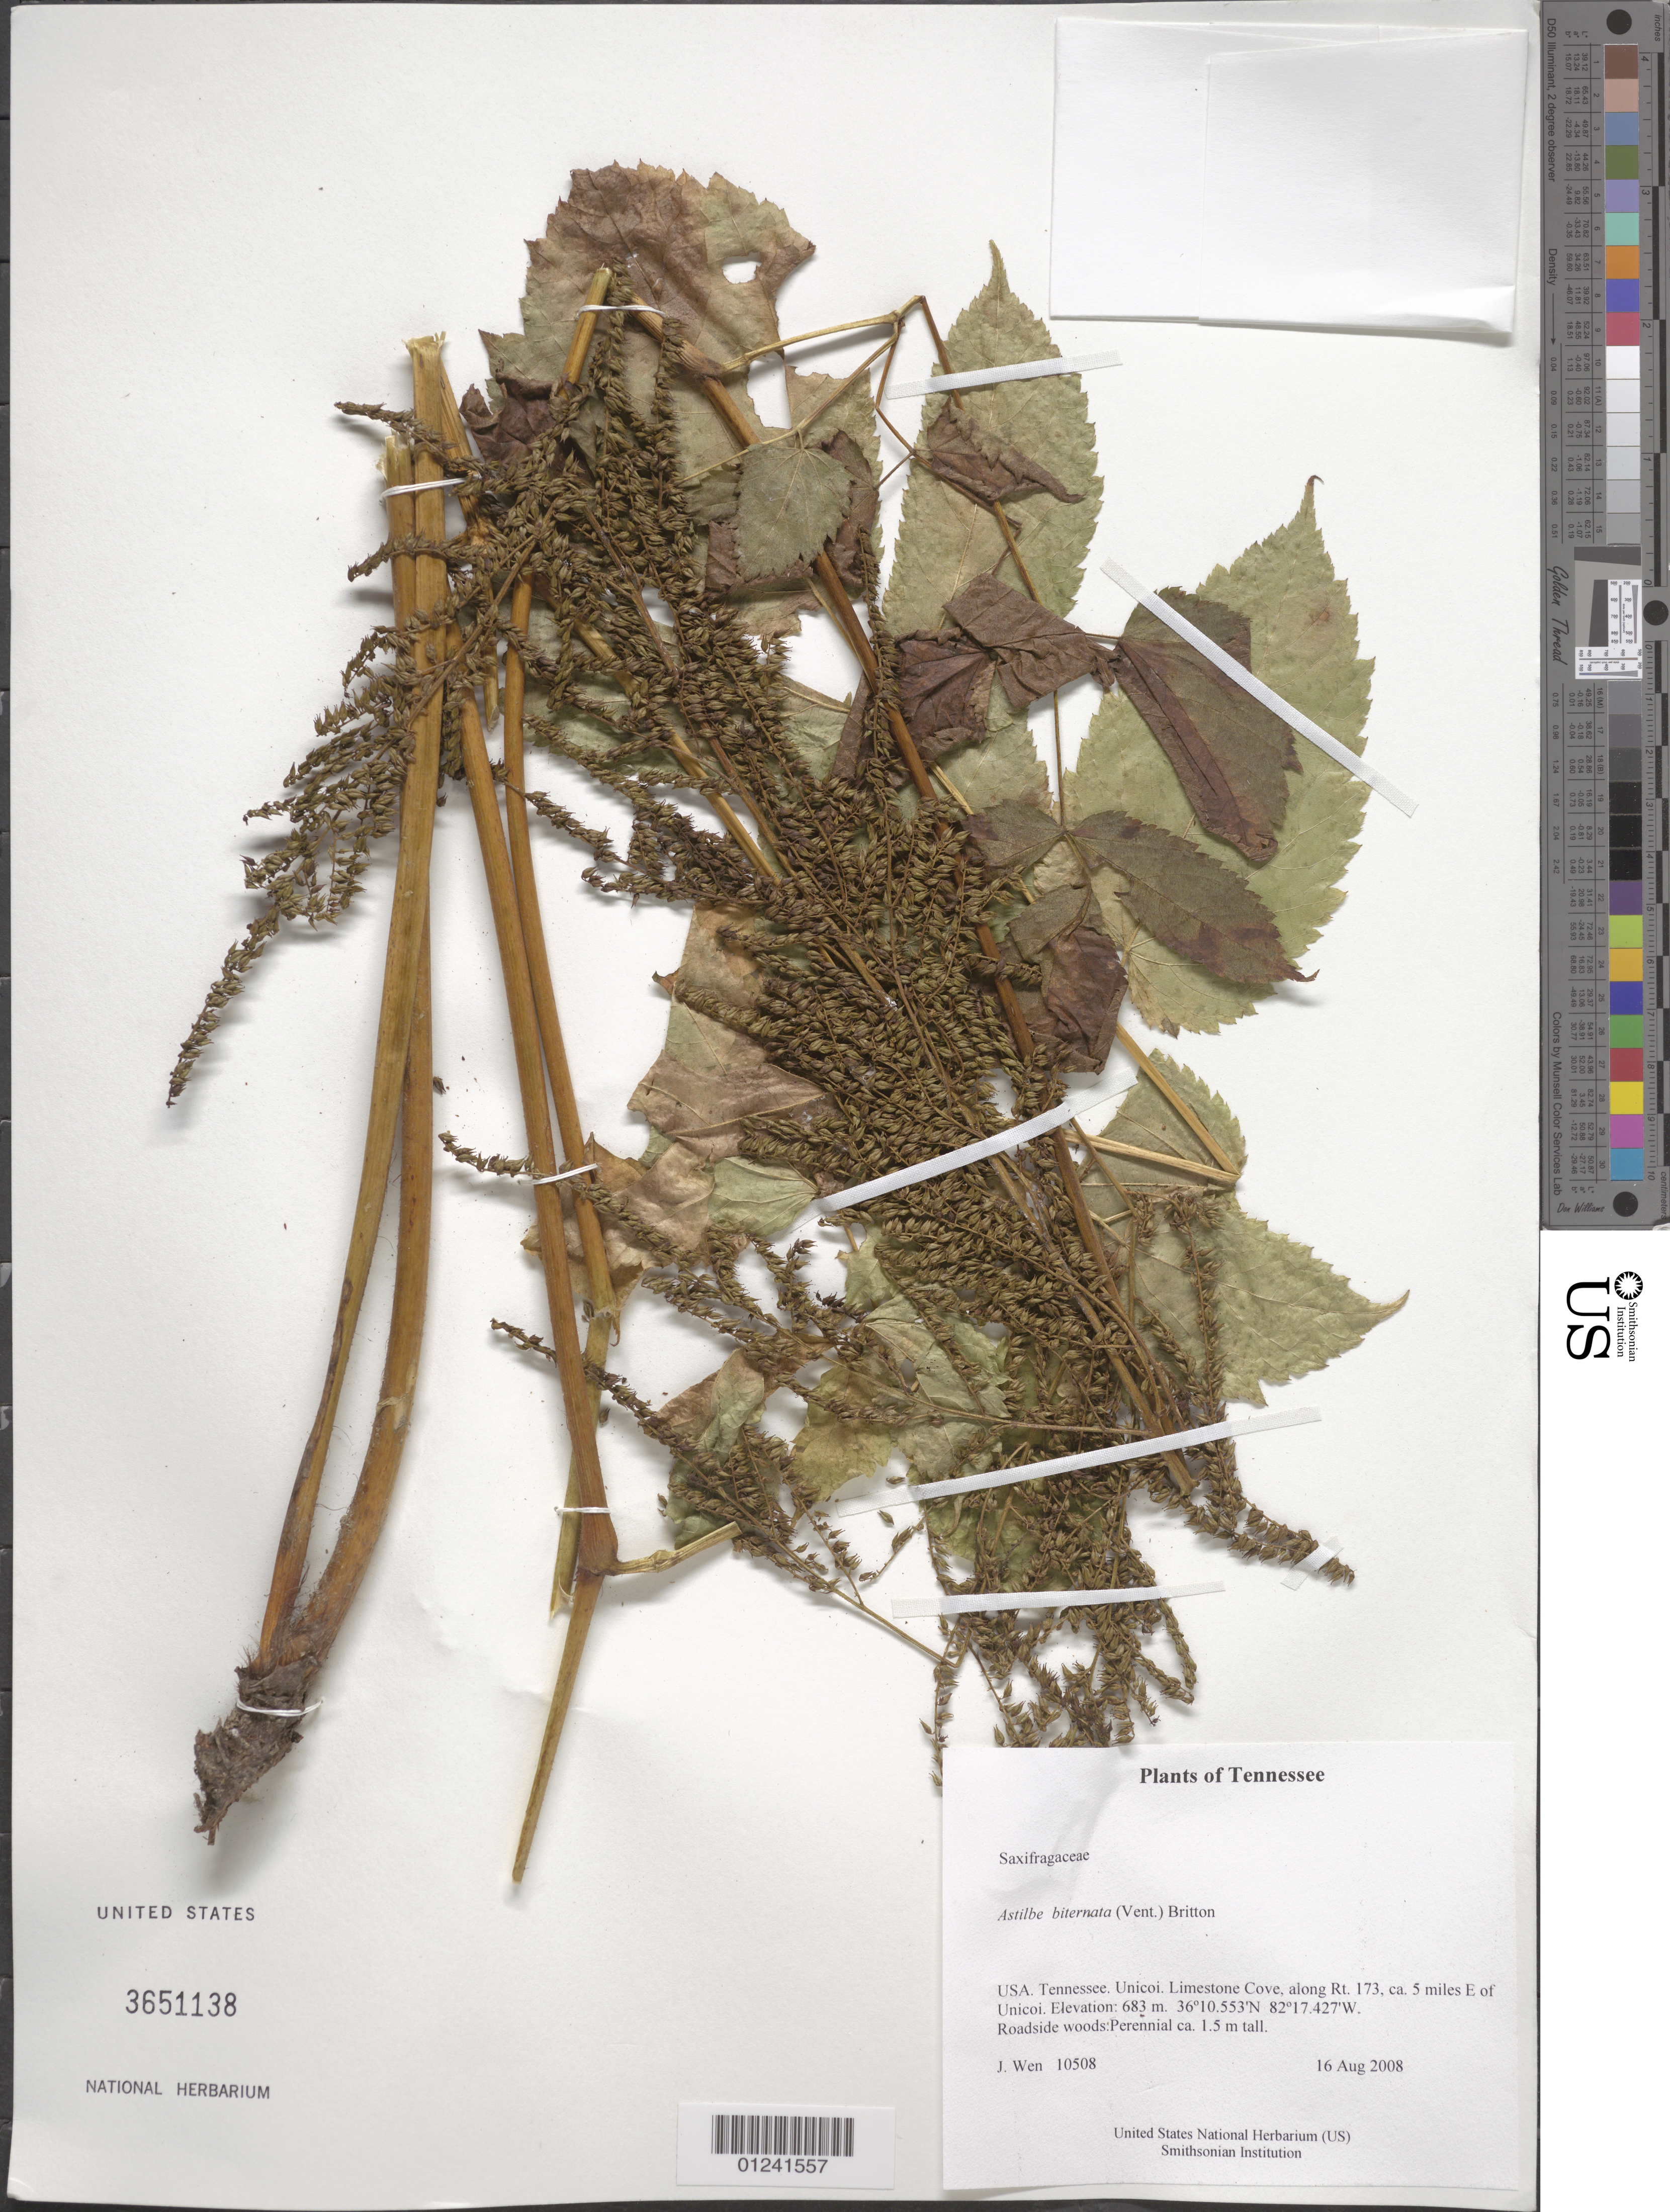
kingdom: Plantae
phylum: Tracheophyta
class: Magnoliopsida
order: Saxifragales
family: Saxifragaceae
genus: Astilbe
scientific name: Astilbe biternata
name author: (Vent.) Britton ex Kearney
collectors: J. Wen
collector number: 10508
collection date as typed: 16 Aug 2008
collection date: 2008-08-16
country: United States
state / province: Tennessee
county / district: Unicoi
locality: Limestone Cove, along Rt. 173, ca. 5 miles E of Unicoi.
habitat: Roadside woods.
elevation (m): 683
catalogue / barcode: US 3651138